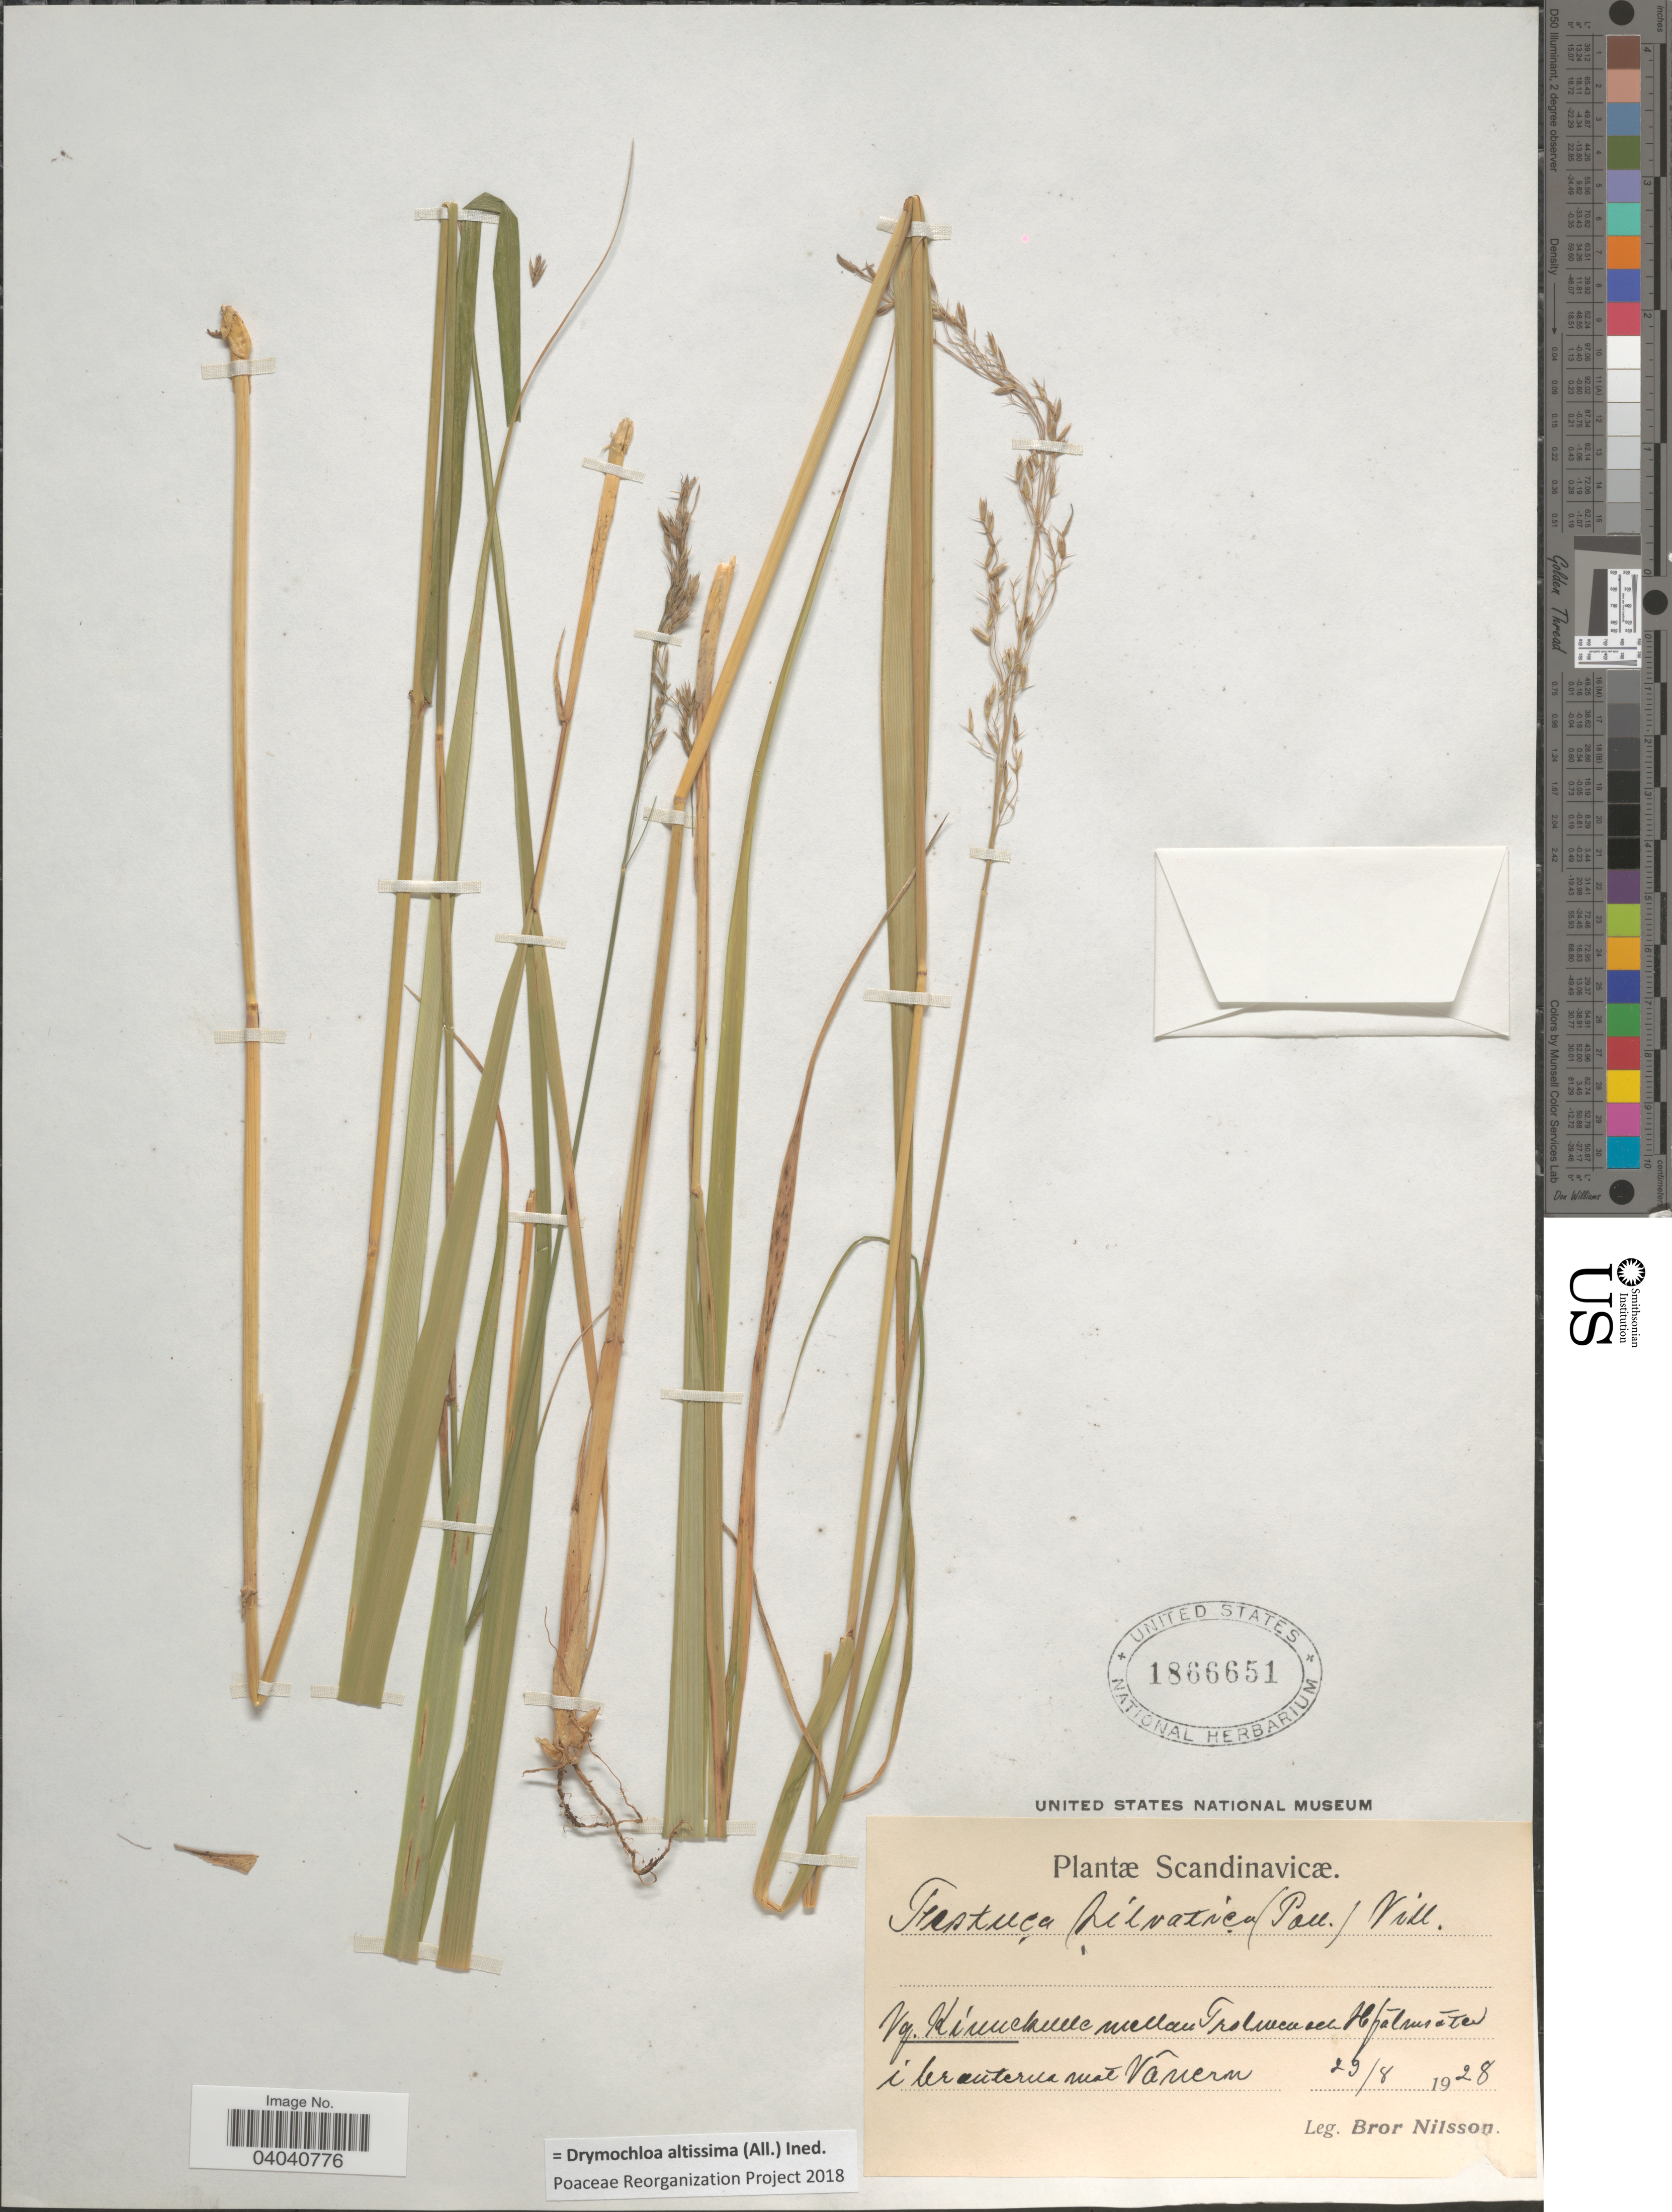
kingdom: Plantae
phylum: Tracheophyta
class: Liliopsida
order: Poales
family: Poaceae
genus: Drymochloa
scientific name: Drymochloa altissima (All.) ined.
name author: (All.)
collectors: B. Nilsson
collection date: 1928-08-29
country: Sweden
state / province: Västra Götaland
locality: Scandinavicæ. Vg. Kinnekulle mellan Trolmen och Hfalrus ater i branterna mat Vänern. [interpreted]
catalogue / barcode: US 1866651